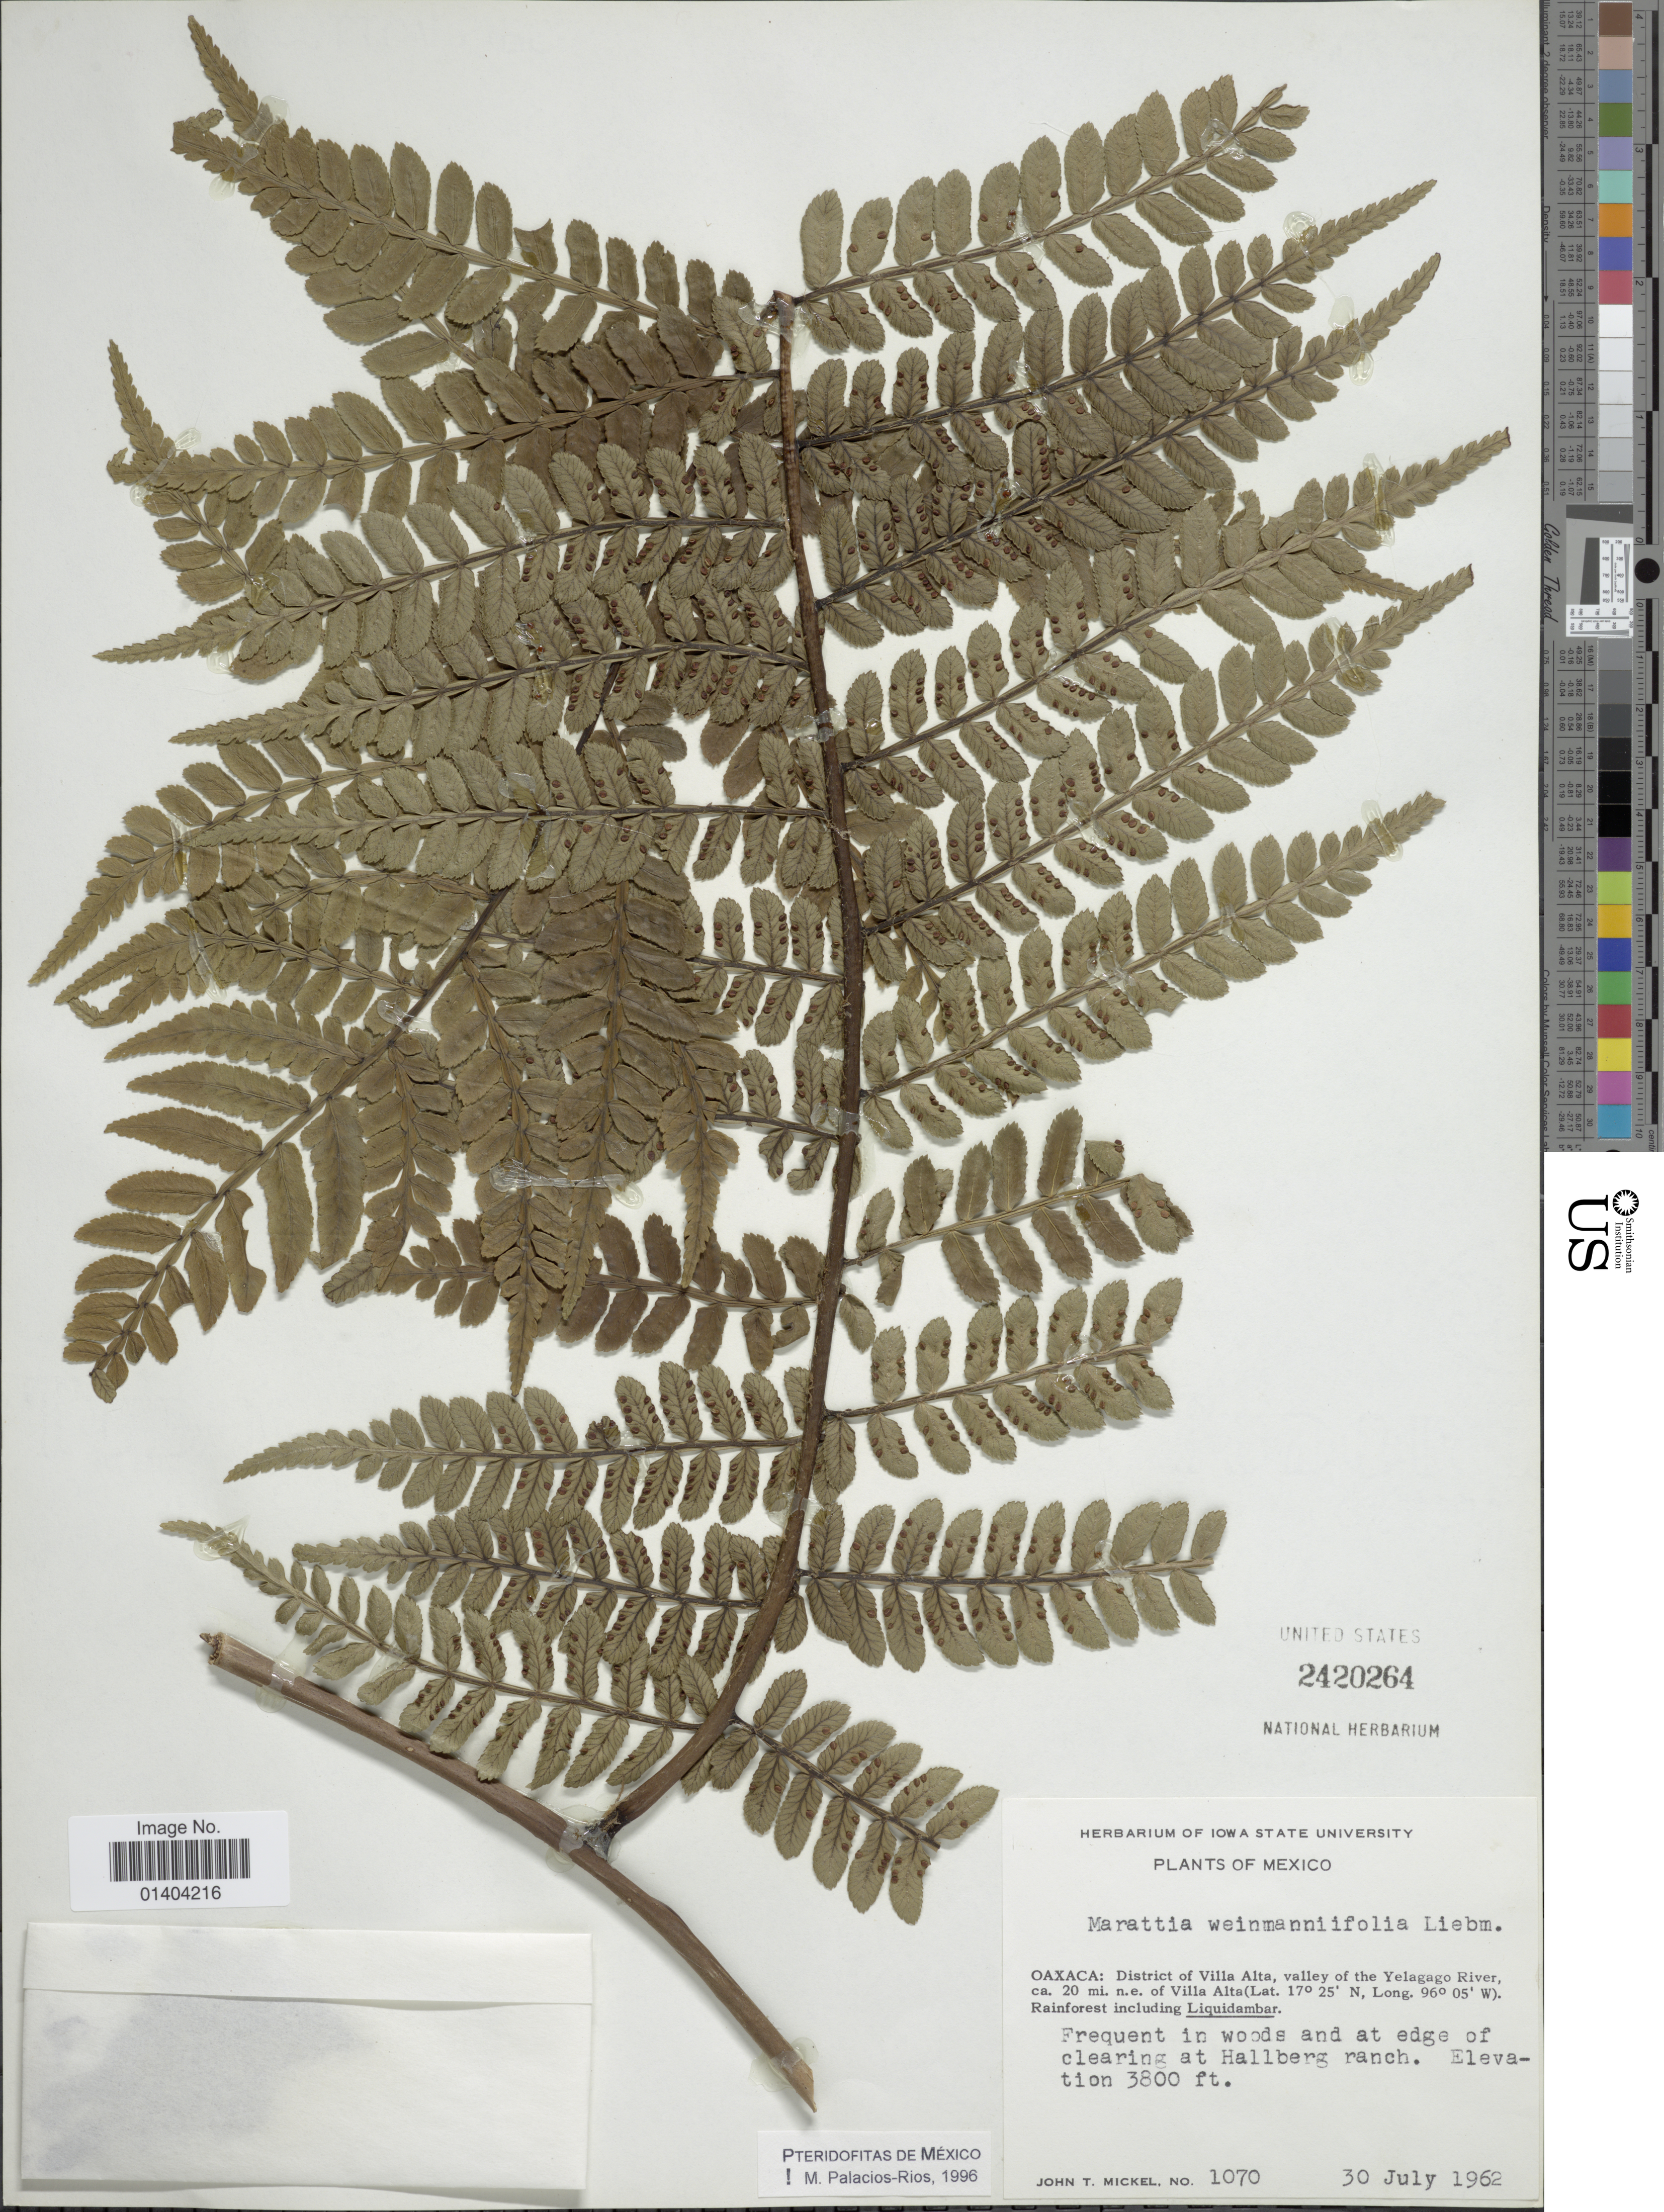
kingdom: Plantae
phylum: Tracheophyta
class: Polypodiopsida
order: Marattiales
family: Marattiaceae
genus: Marattia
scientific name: Marattia weinmanniifolia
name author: Liebm.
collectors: J. T. Mickel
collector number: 1070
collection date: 1962-07-30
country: Mexico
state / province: Oaxaca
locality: District of Villa Alta, valley of the Yelagago river, ca. 20mi. n.e. of Villa Alta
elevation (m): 1158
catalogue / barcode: US 2420264